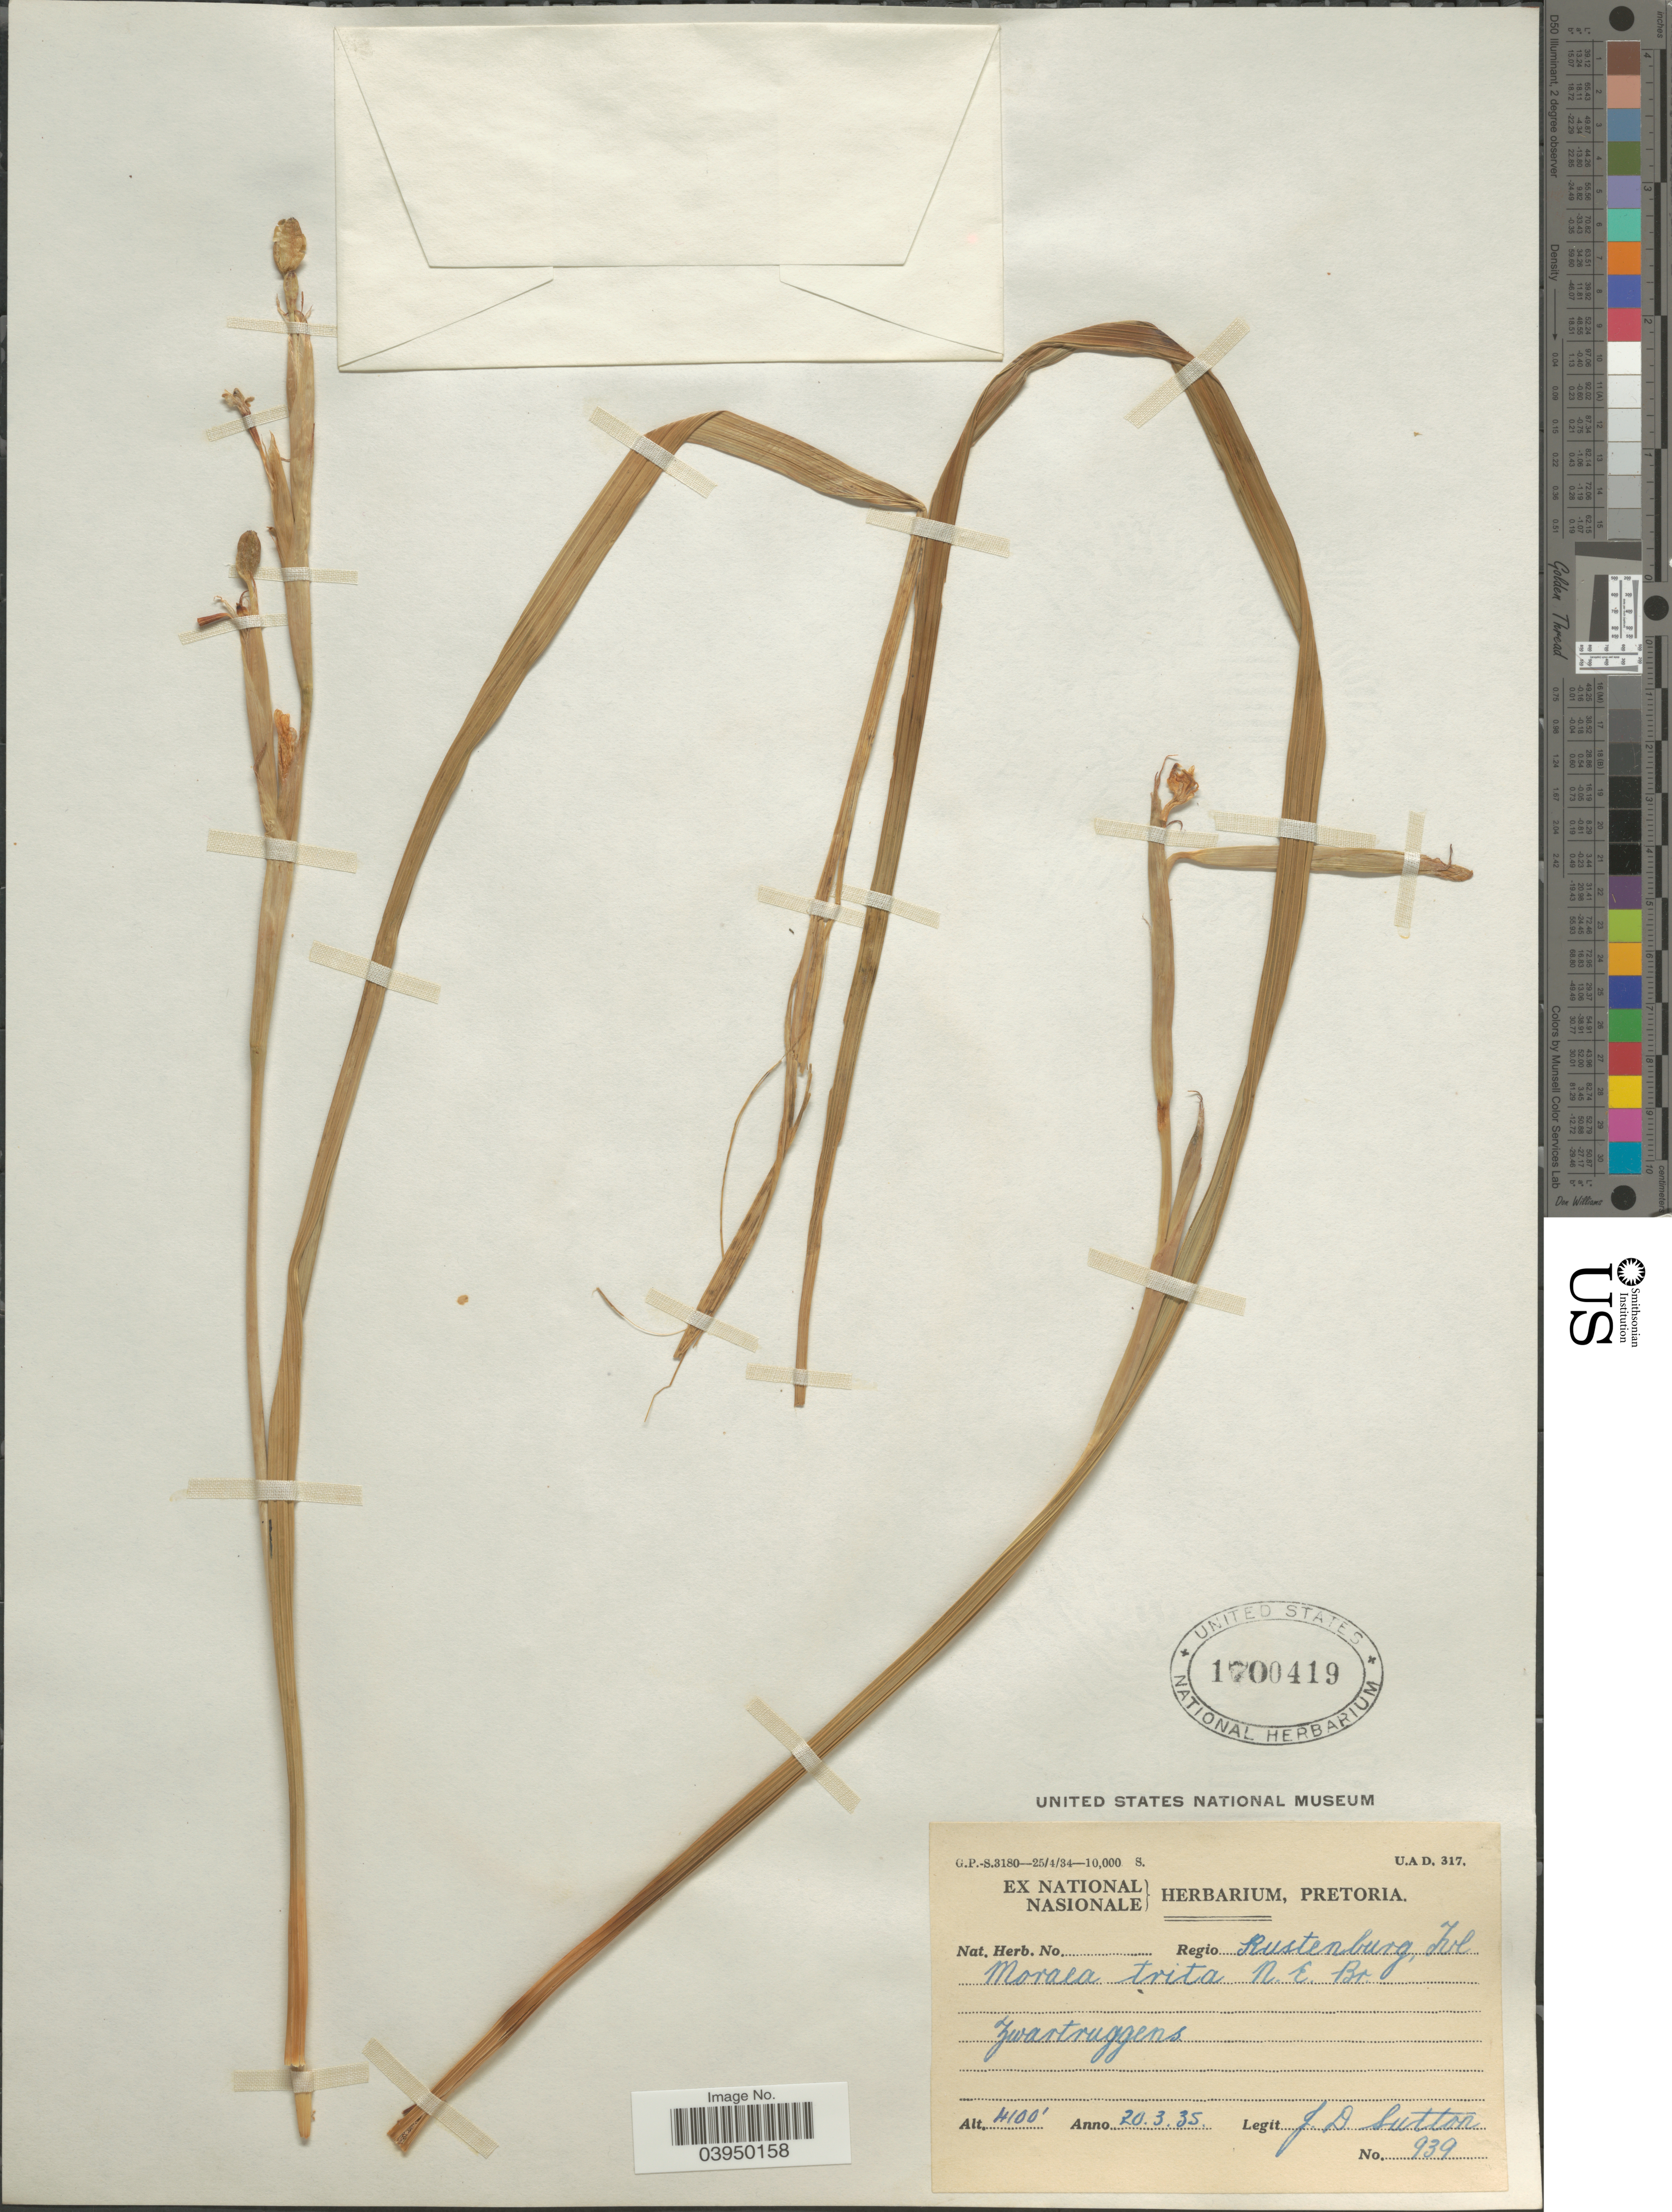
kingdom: Plantae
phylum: Tracheophyta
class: Liliopsida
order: Asparagales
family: Iridaceae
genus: Moraea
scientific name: Moraea thomsonii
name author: Baker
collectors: J. Sutton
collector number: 939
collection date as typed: Transcribed d/m/y: 20/3/35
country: South Africa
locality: Regio Rustenberg, Tvl. N.E. Br. Zwartruggens.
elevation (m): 1250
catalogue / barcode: US 1700419